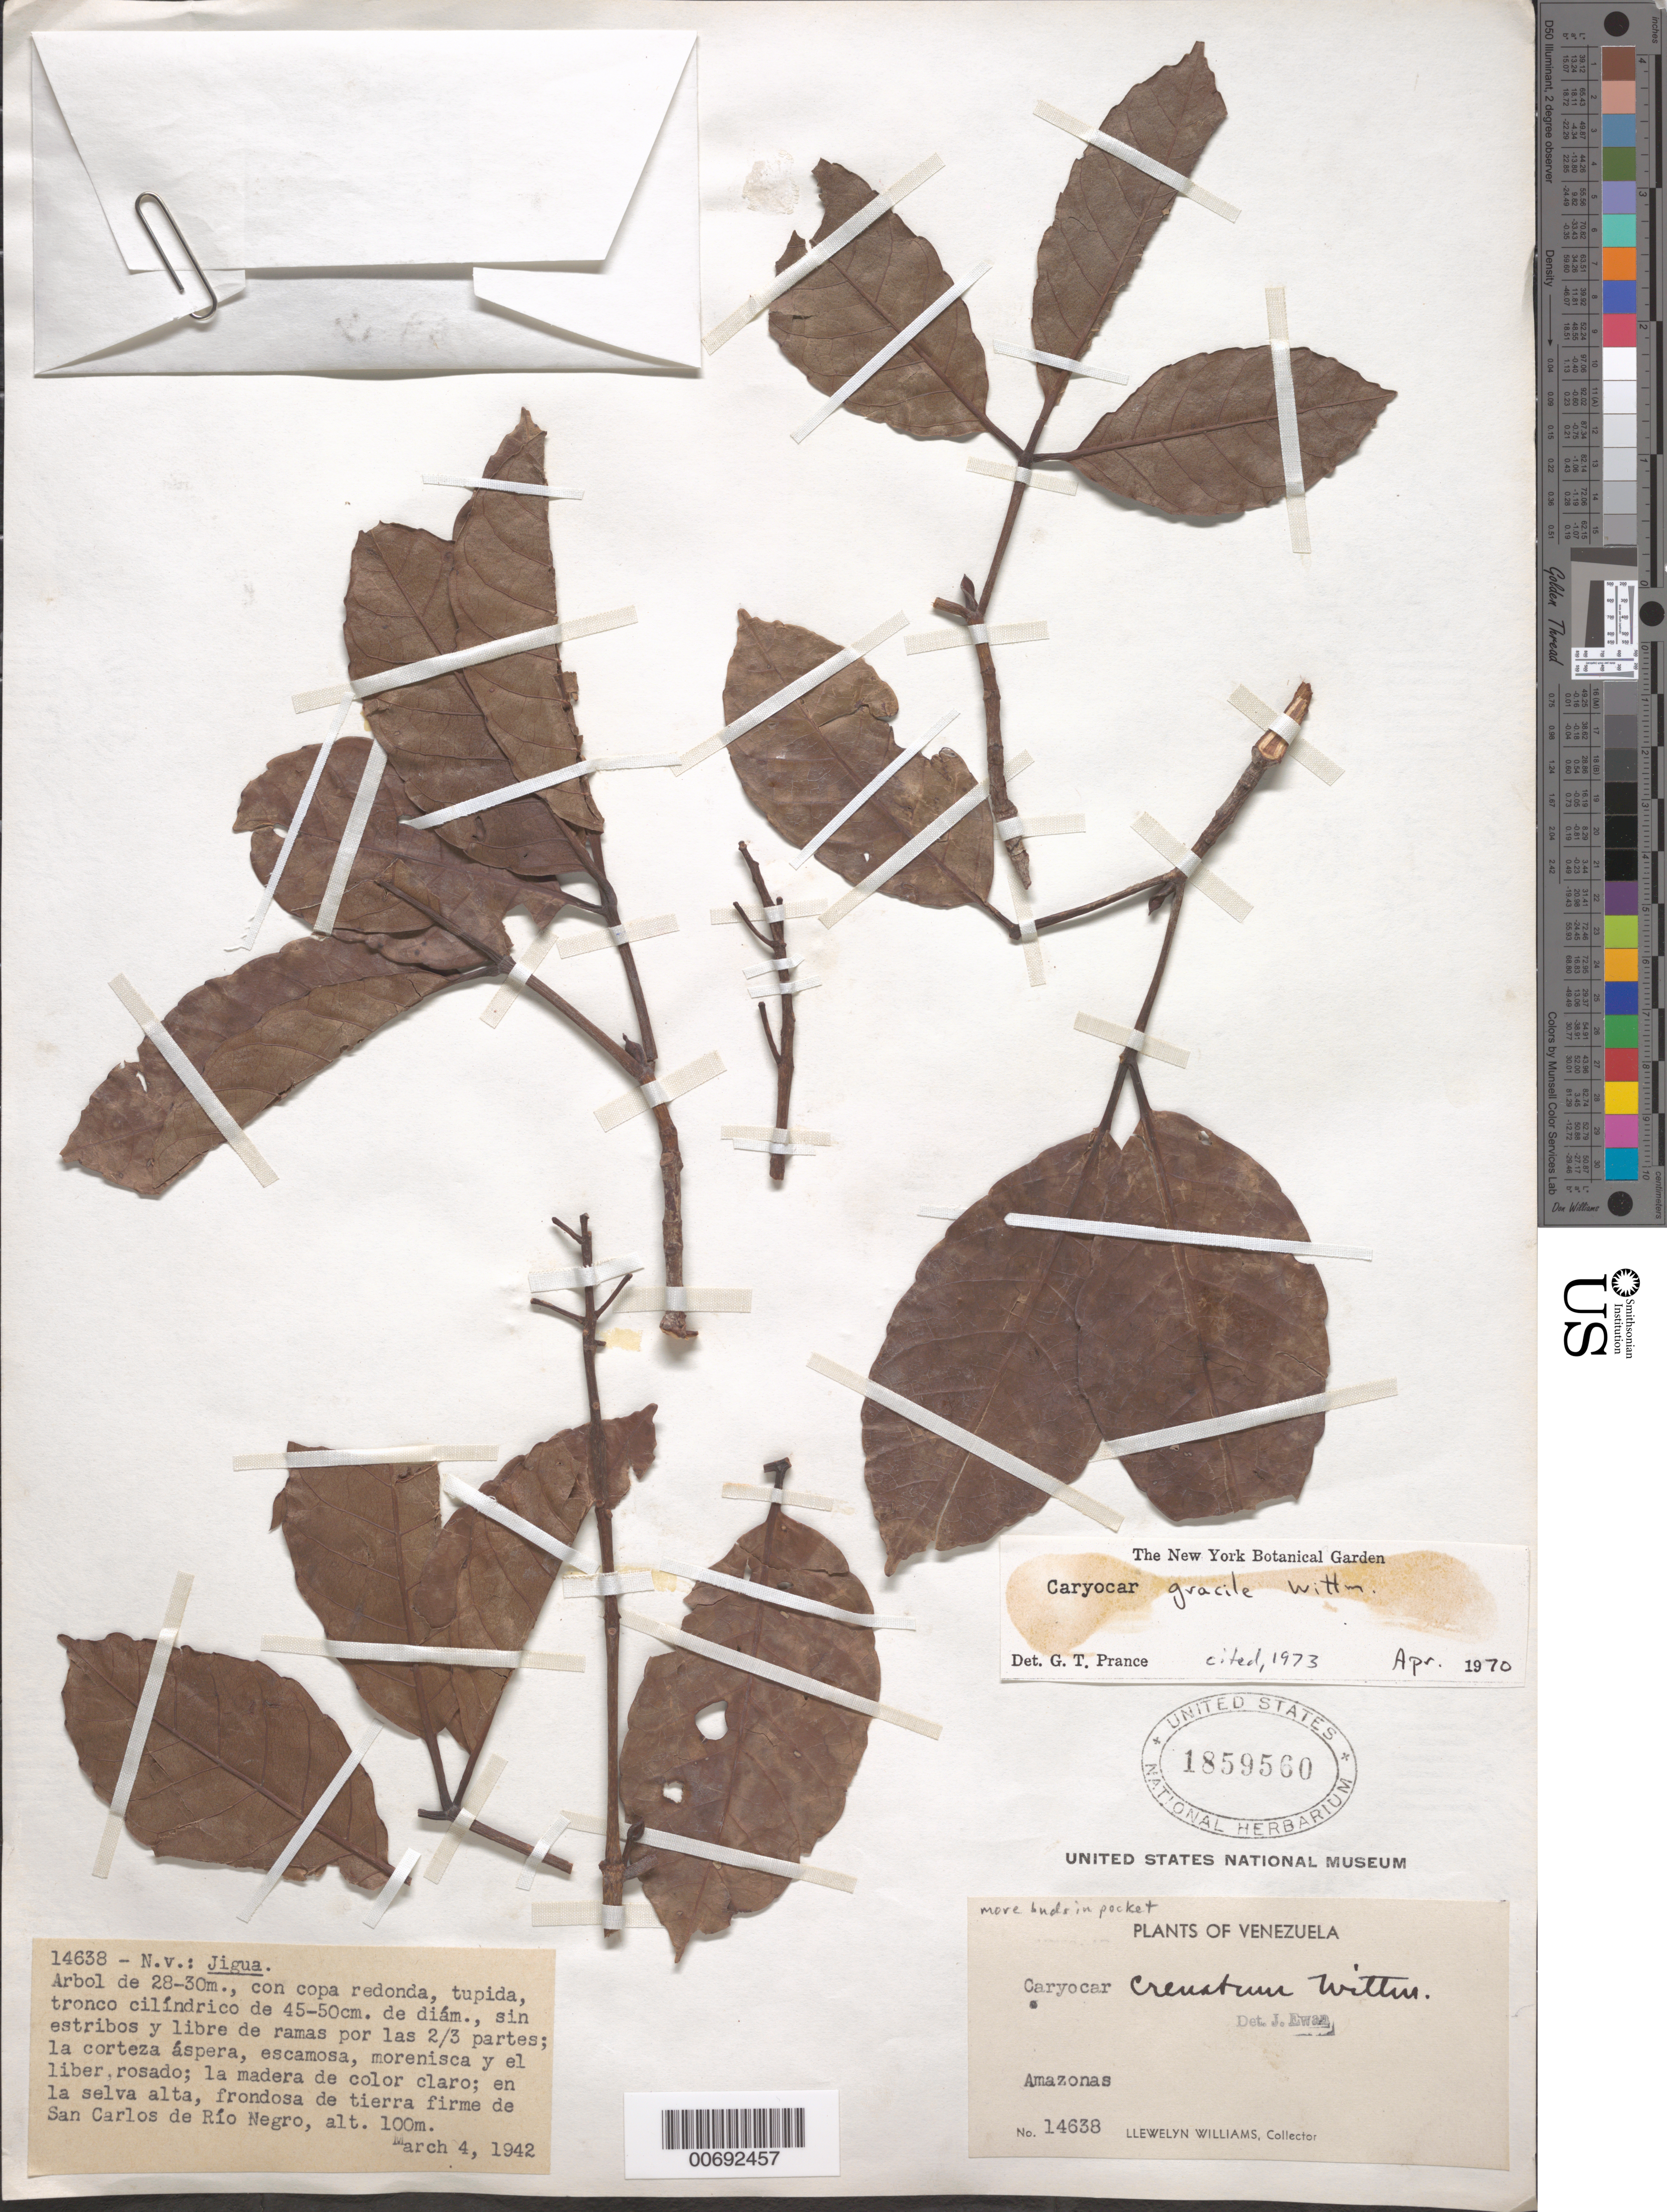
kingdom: Plantae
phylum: Tracheophyta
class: Magnoliopsida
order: Malpighiales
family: Caryocaraceae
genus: Caryocar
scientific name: Caryocar gracile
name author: Wittm.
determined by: Prance, G. T.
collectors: Ll. Williams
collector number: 14638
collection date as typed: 4-Mar-42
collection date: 1942-03-04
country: Venezuela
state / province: Amazonas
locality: San Carlos de Río Negro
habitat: High, leafy forest on terra firma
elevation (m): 100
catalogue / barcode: US 1859560